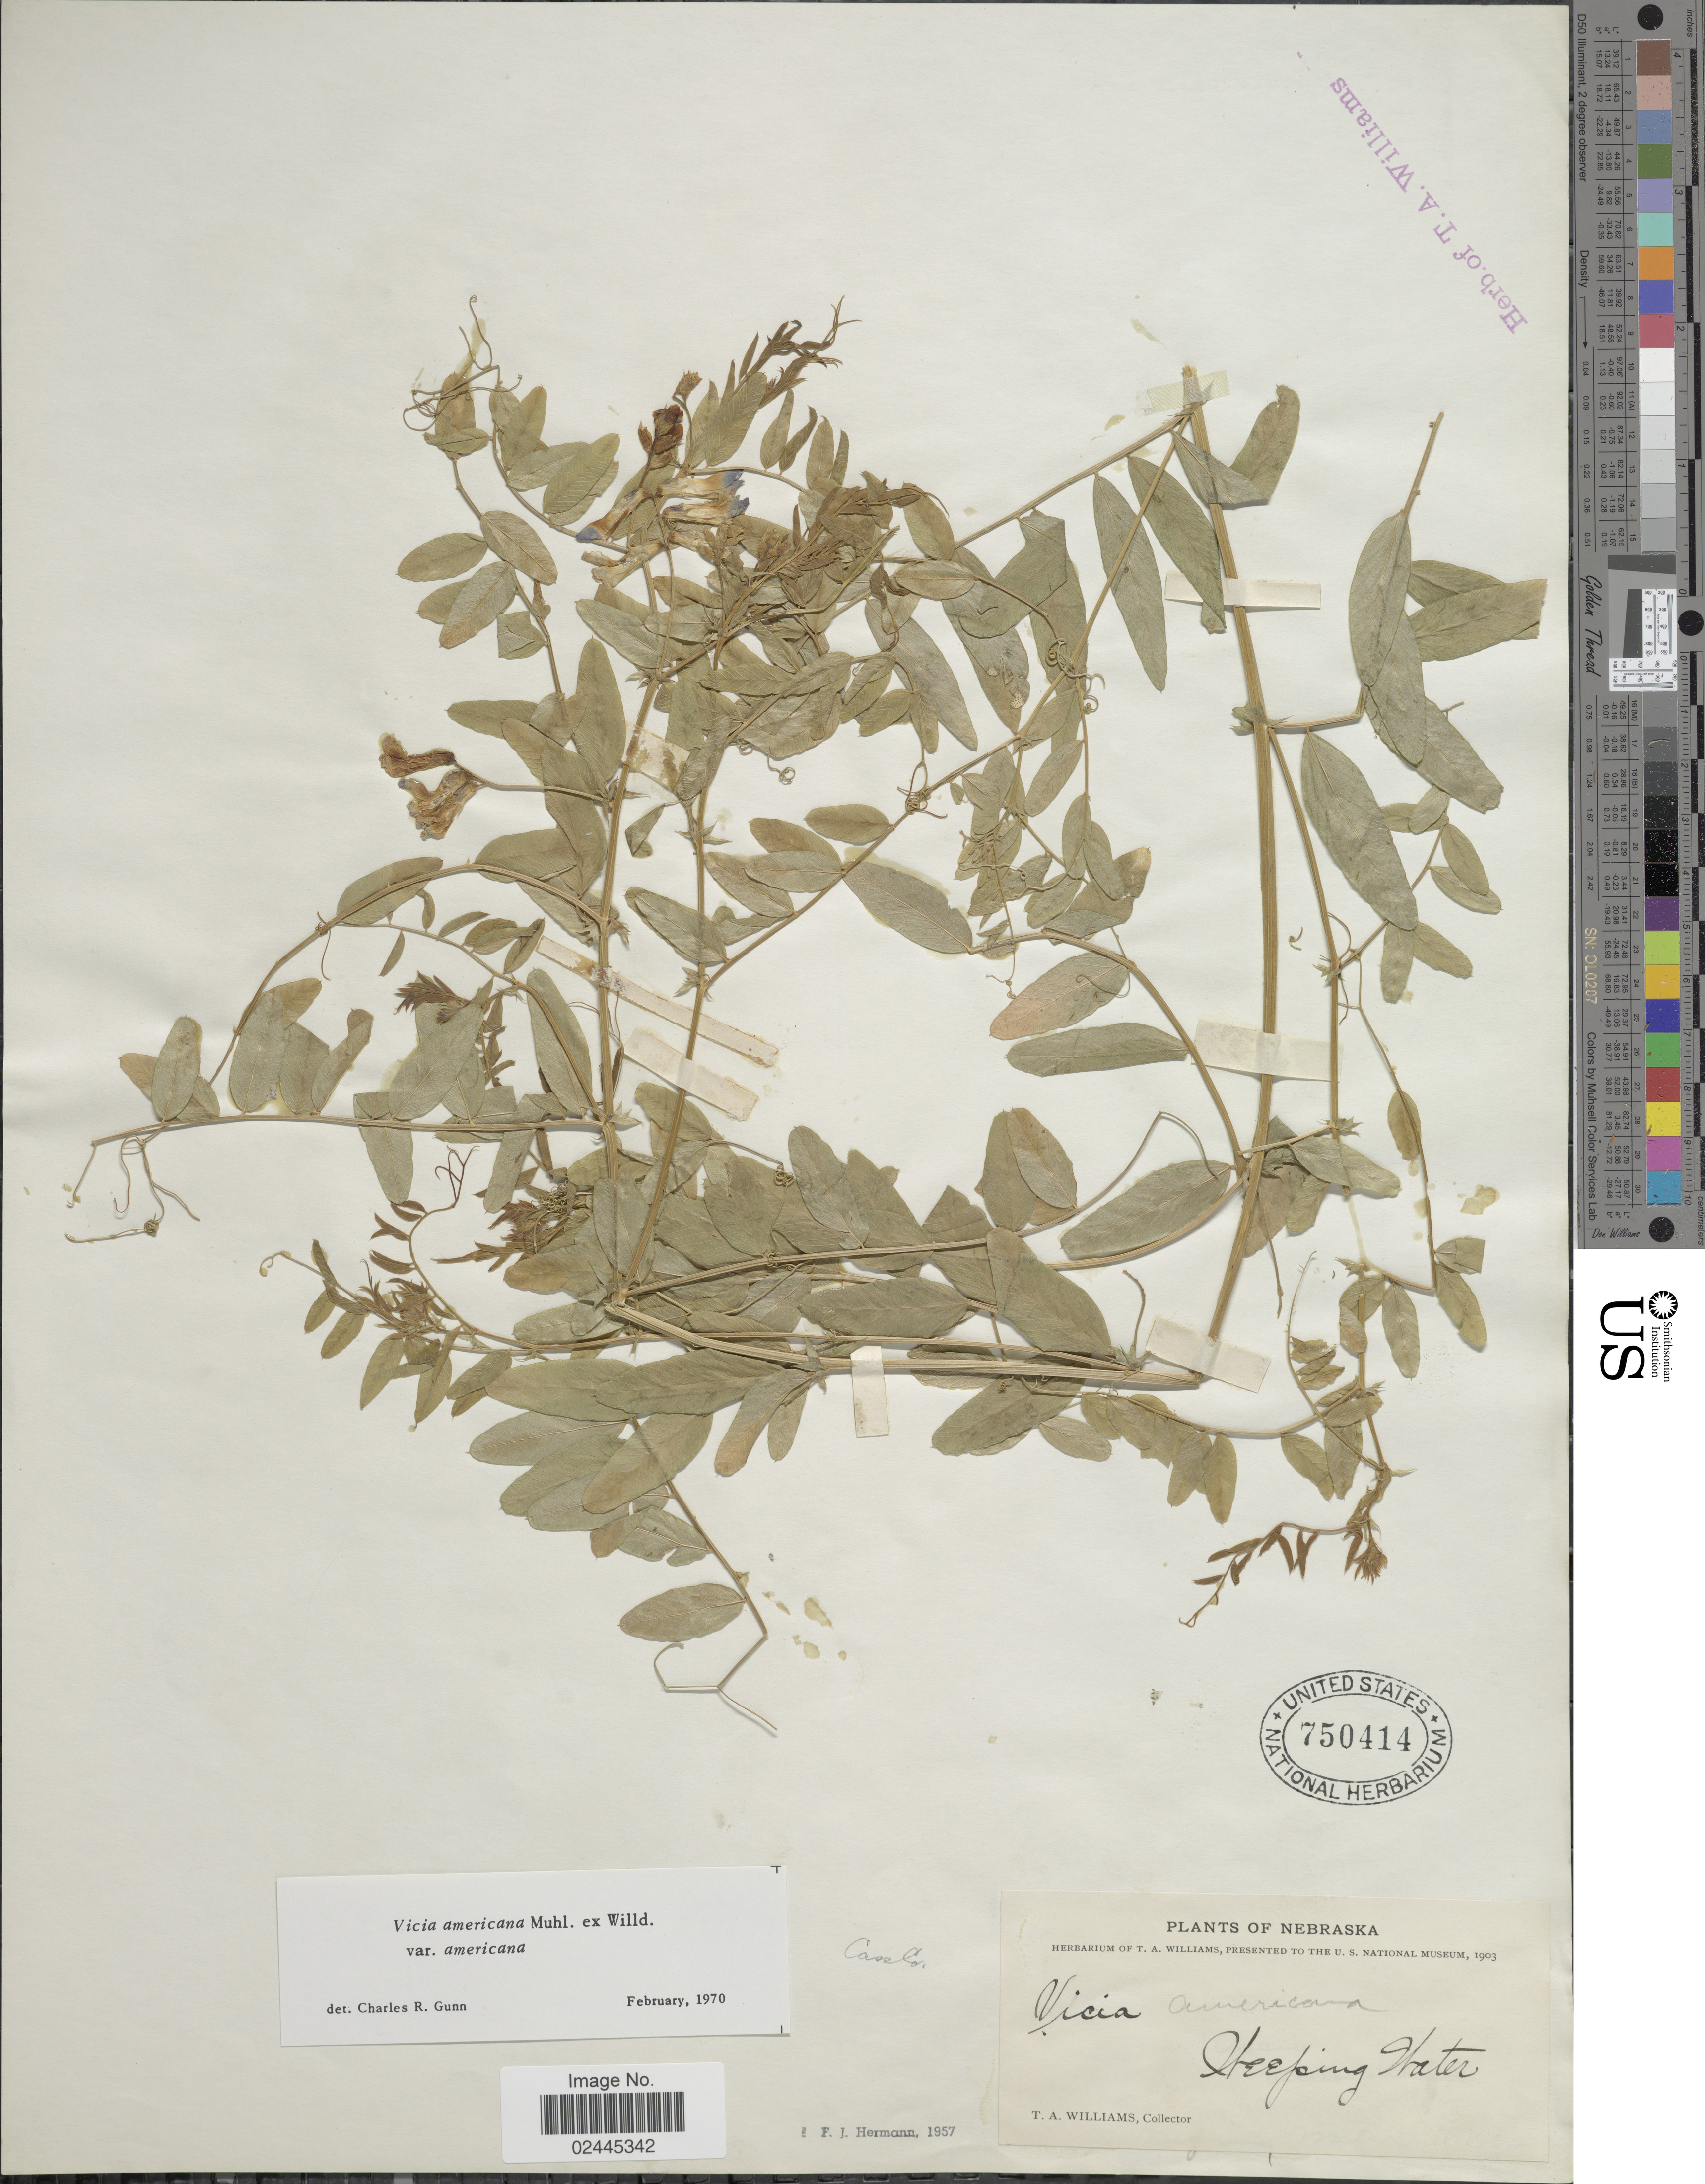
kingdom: Plantae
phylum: Tracheophyta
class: Magnoliopsida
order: Fabales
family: Fabaceae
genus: Vicia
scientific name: Vicia americana var. americana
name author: Muhl. ex Willd.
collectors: T. A. Williams (herbarium)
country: United States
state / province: Nebraska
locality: Weeping Water. Cass Co.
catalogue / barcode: US 750414